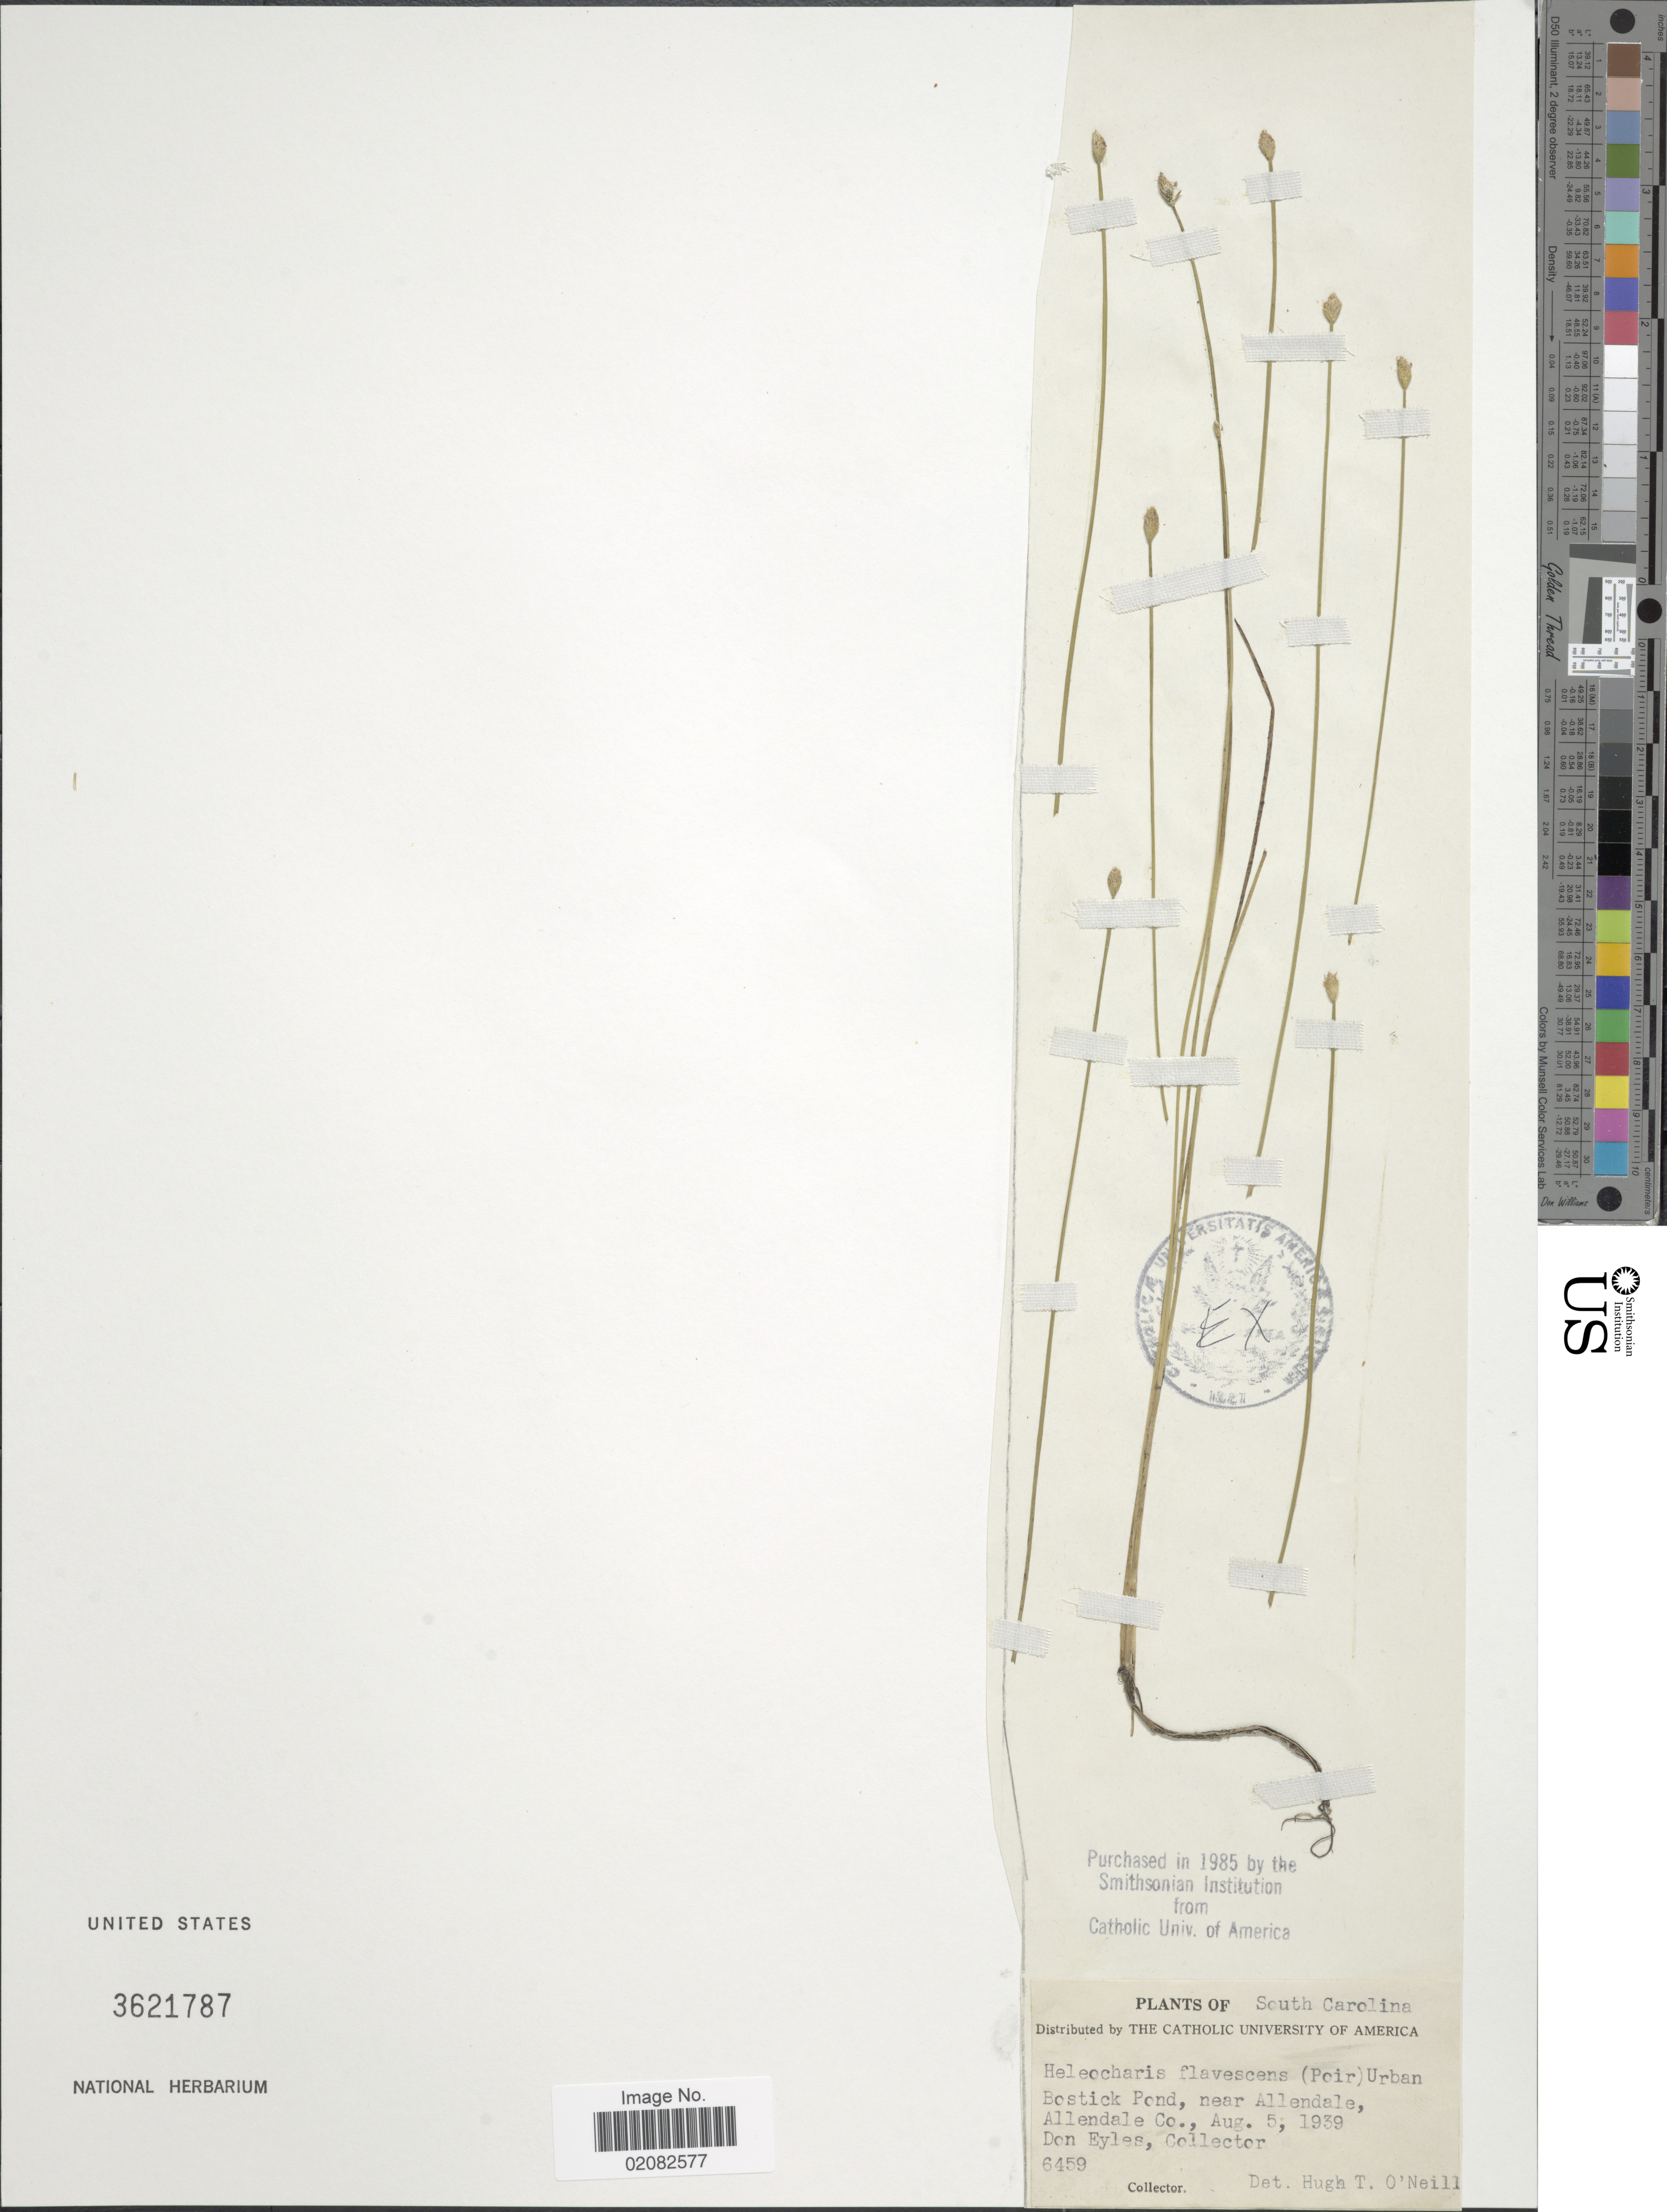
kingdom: Plantae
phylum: Tracheophyta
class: Liliopsida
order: Poales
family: Cyperaceae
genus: Eleocharis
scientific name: Eleocharis flavescens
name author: (Poir.) Urb.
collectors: D. Eyles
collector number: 6459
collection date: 1939-08-05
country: United States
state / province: South Carolina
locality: Bostick Pond, near Allendale, Allendale Co.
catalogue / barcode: US 3621787